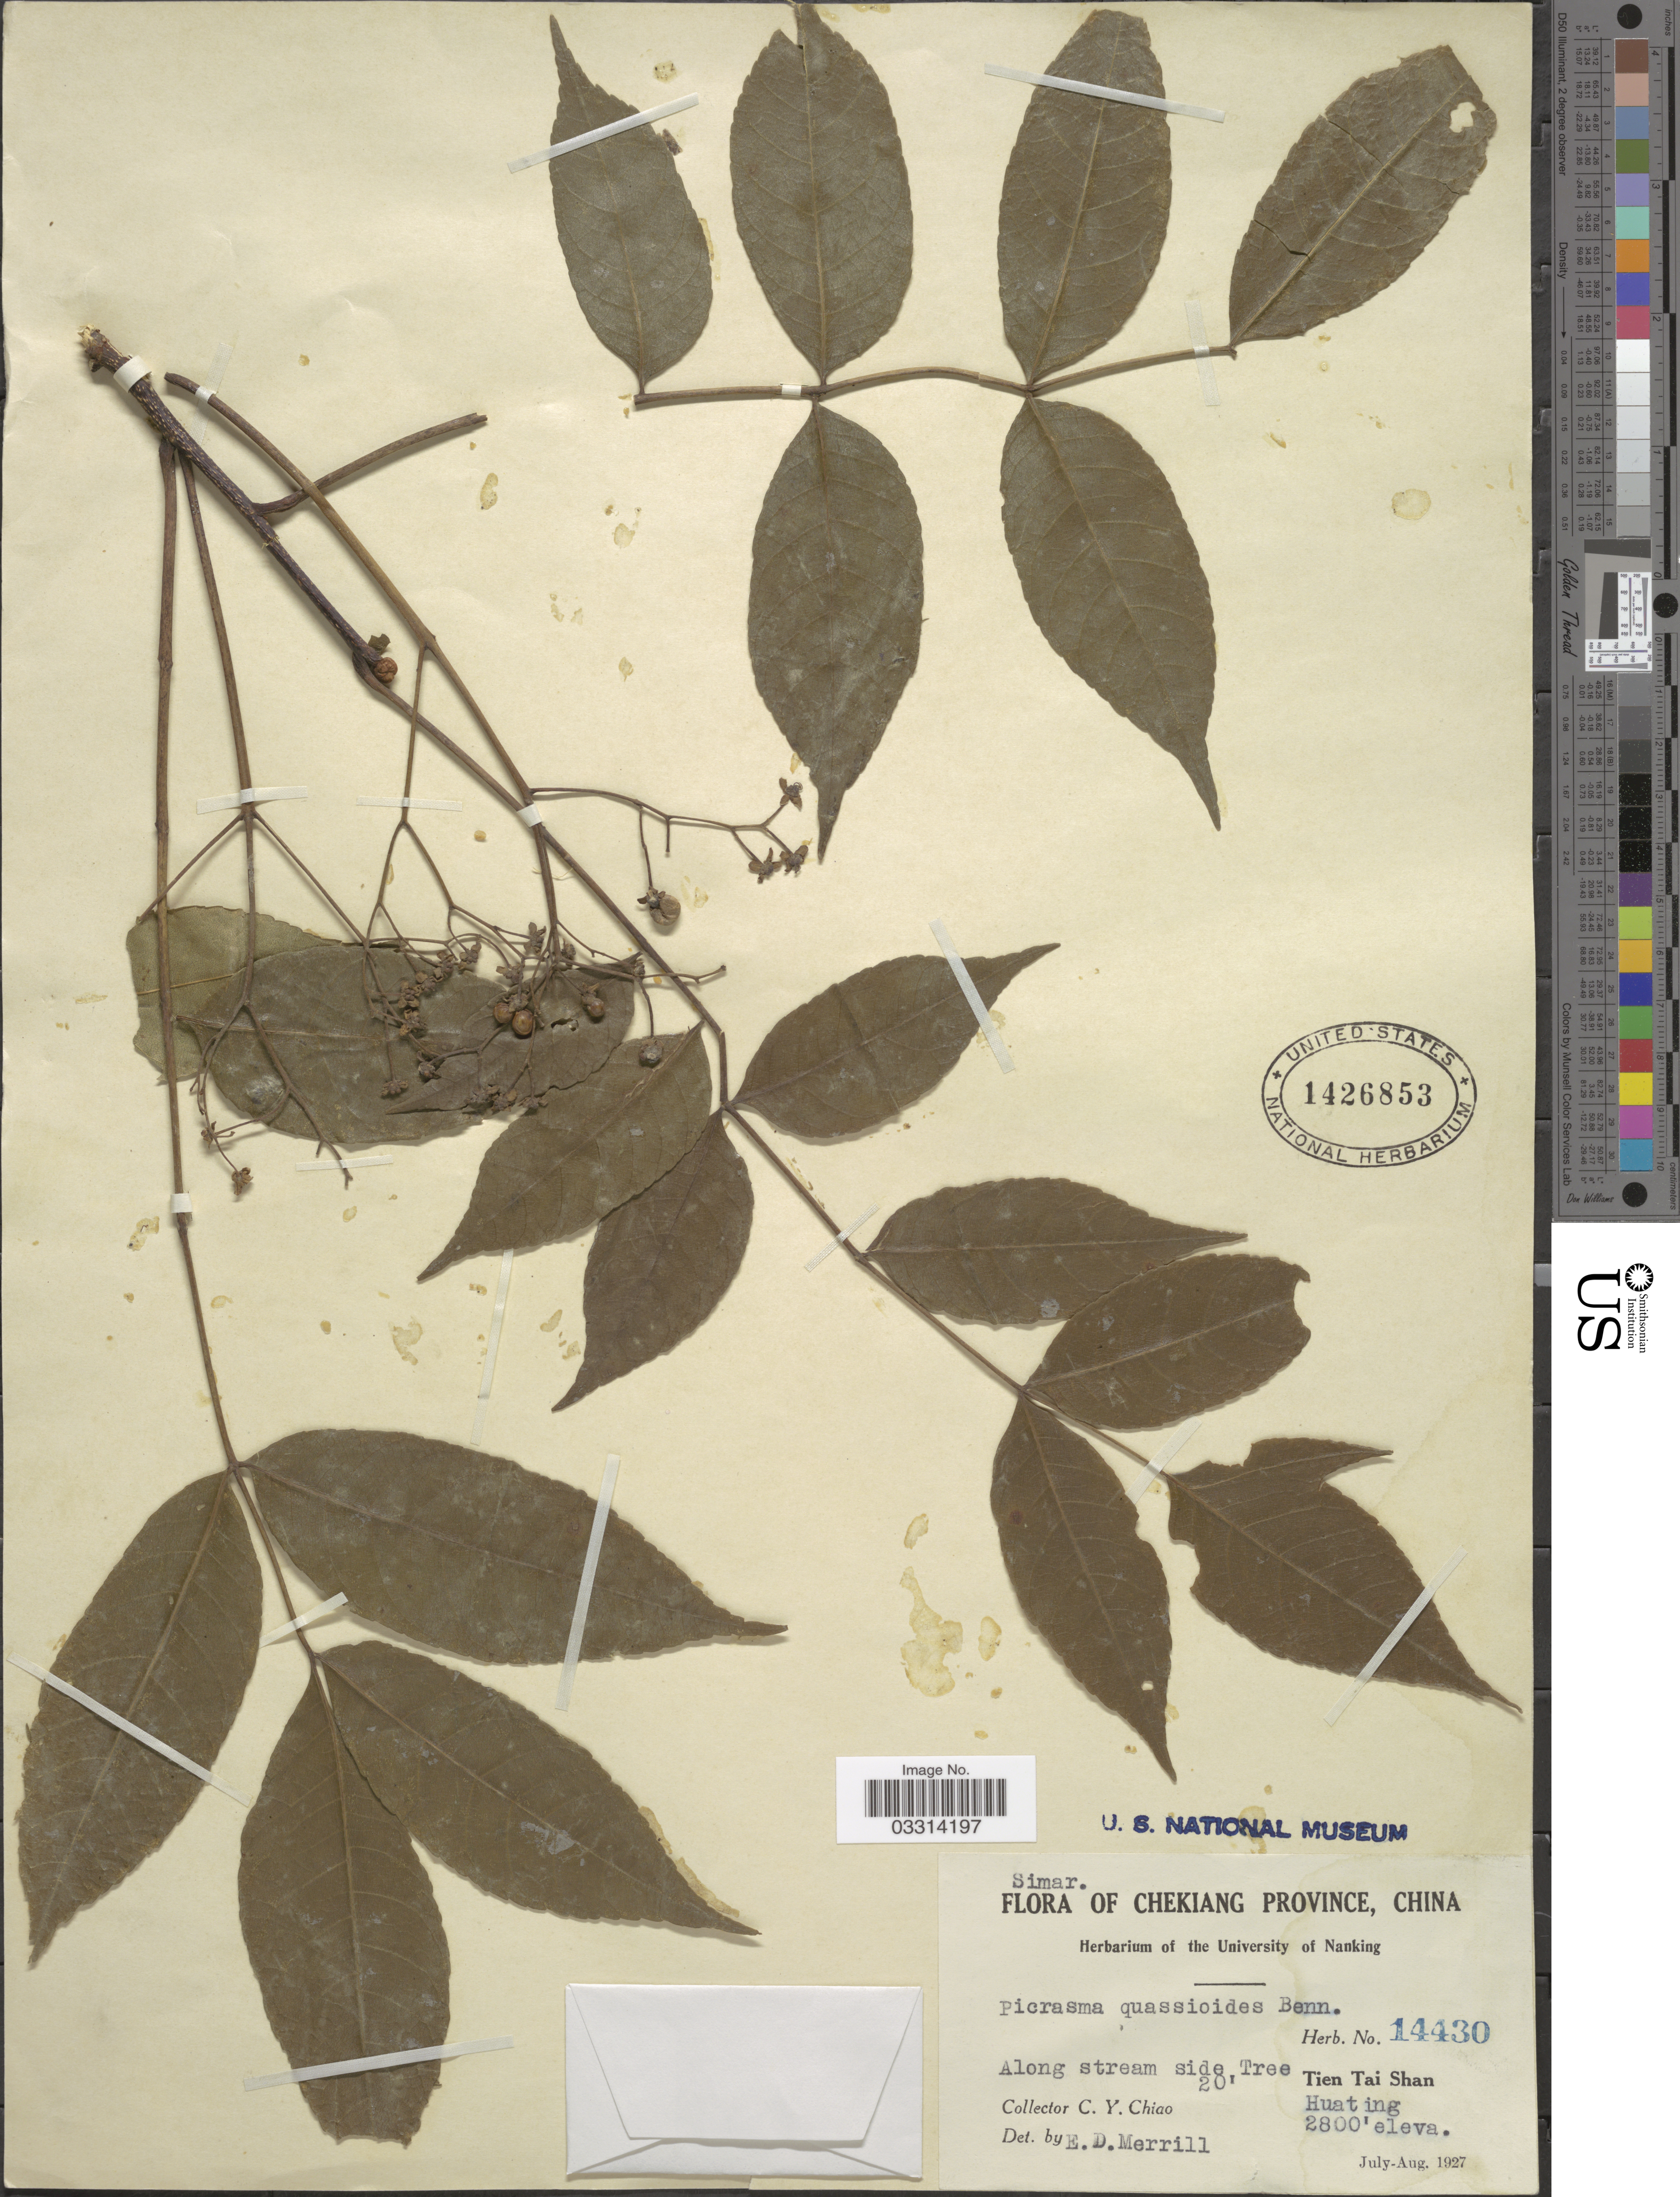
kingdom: Plantae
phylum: Tracheophyta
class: Magnoliopsida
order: Sapindales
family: Simaroubaceae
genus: Picrasma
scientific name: Picrasma quassioides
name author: (D. Don) Benn.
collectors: C. Y. Chiao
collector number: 14430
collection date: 1927-07/1927-08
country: China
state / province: Zhejiang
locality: Chekiang Province. Tien Tai Shan, Huating.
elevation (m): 853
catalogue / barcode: US 1426853